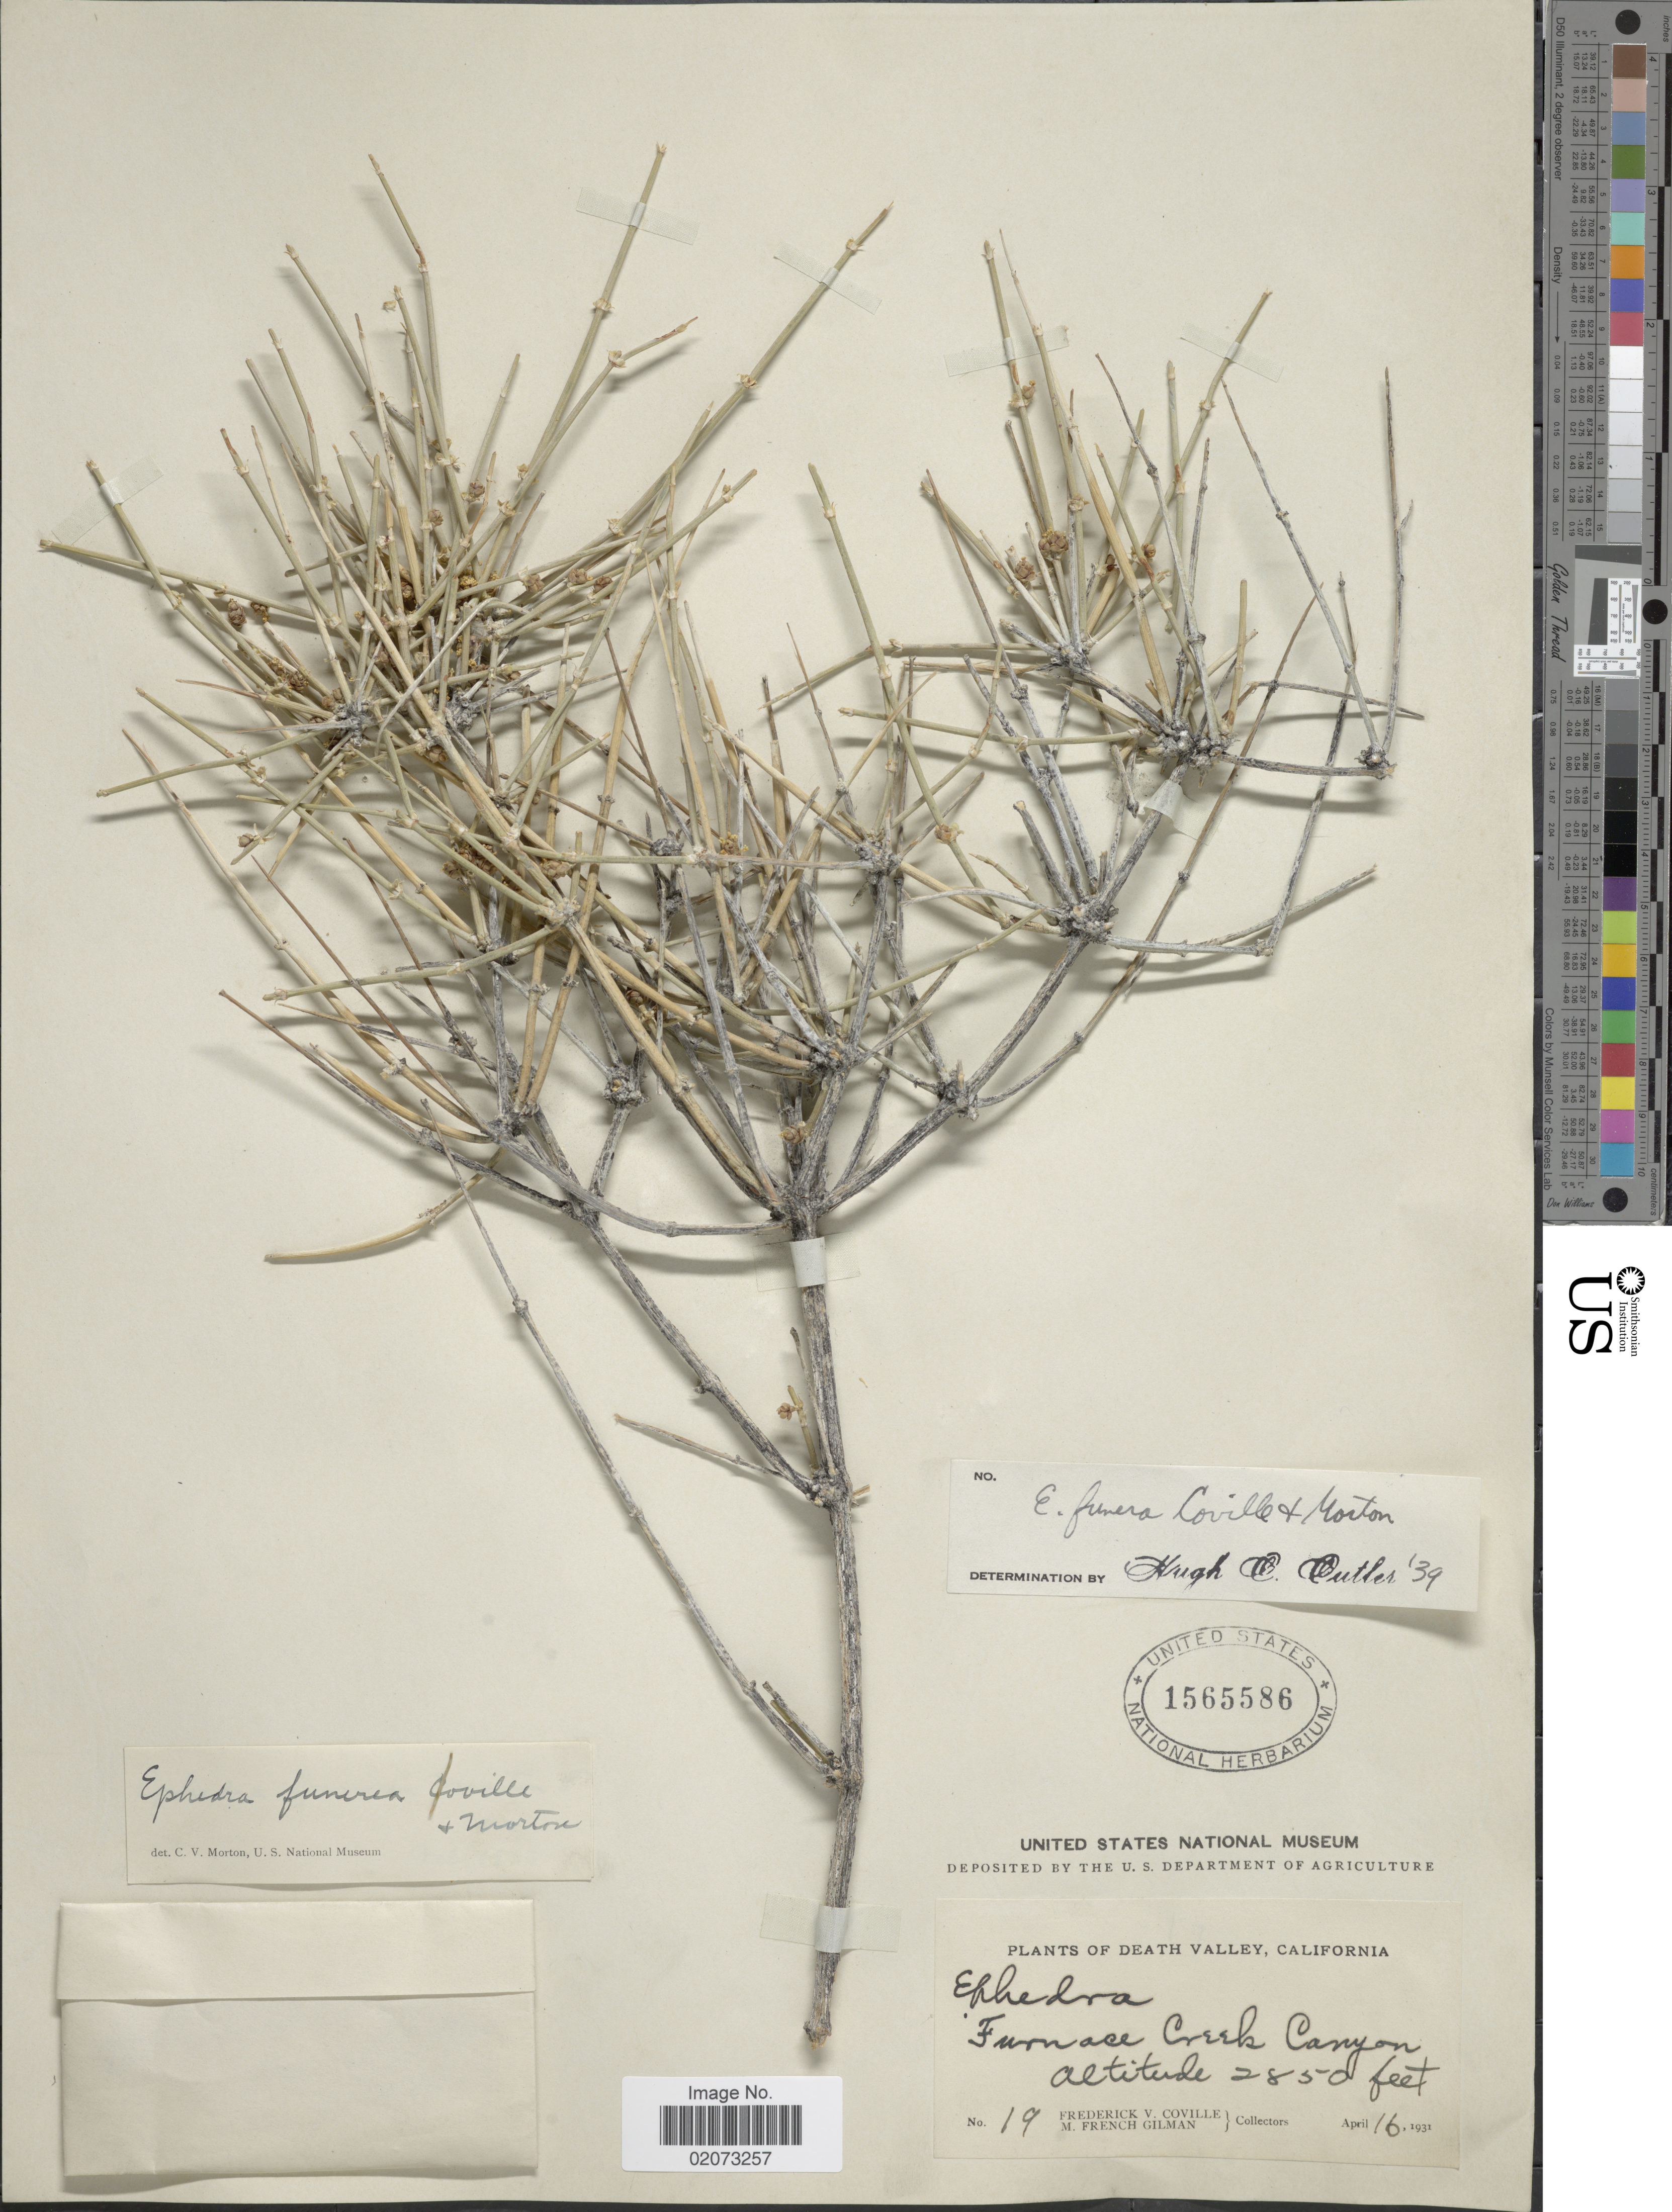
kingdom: Plantae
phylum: Tracheophyta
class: Gnetopsida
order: Ephedrales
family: Ephedraceae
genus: Ephedra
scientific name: Ephedra funerea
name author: Coville & C.V. Morton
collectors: F. V. Coville & M. F. Gilman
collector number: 19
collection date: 1931-04-16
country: United States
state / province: California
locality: Death Valley, Furnace Creek Canyon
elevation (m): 869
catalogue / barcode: US 1565586